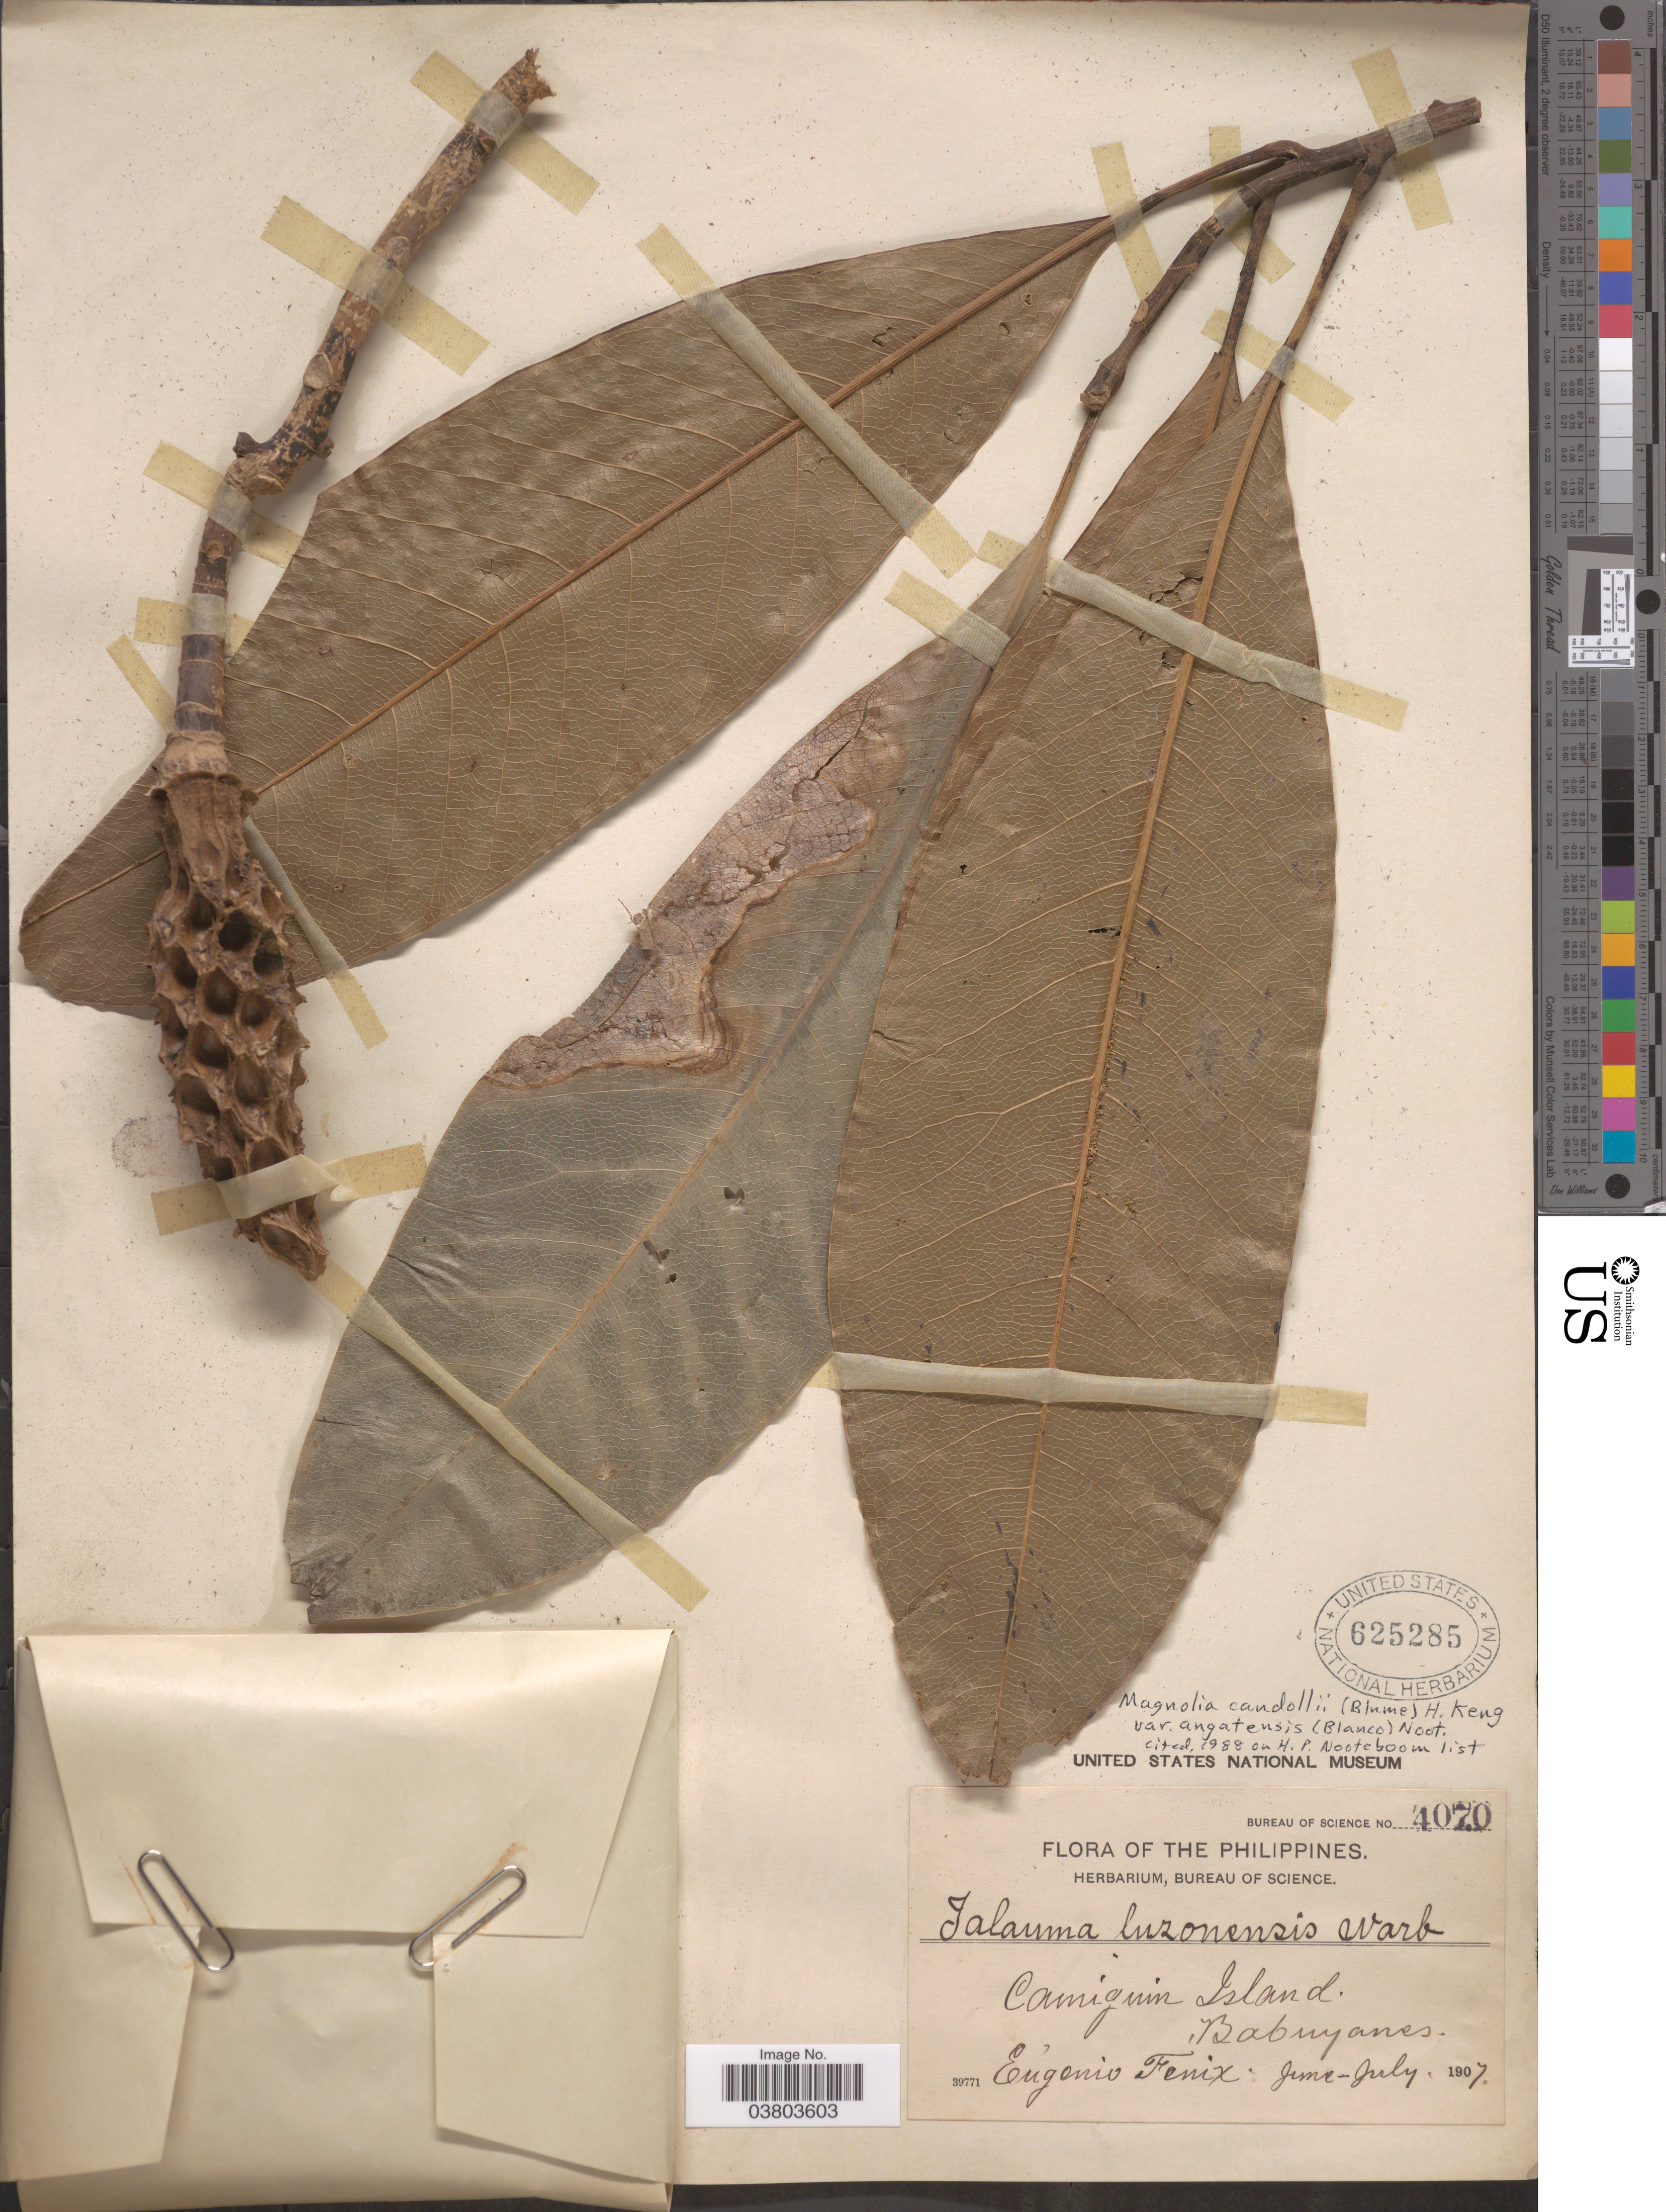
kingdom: Plantae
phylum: Tracheophyta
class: Magnoliopsida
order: Magnoliales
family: Magnoliaceae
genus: Magnolia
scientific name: Magnolia candollei var. angatensis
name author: (Blanco) Noot.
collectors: E. Fénix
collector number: Bureau of Science 4070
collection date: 1907-06/1907-07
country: Philippines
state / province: Northern Mindanao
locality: Camiguin Island. Babuyanes.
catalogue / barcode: US 625285